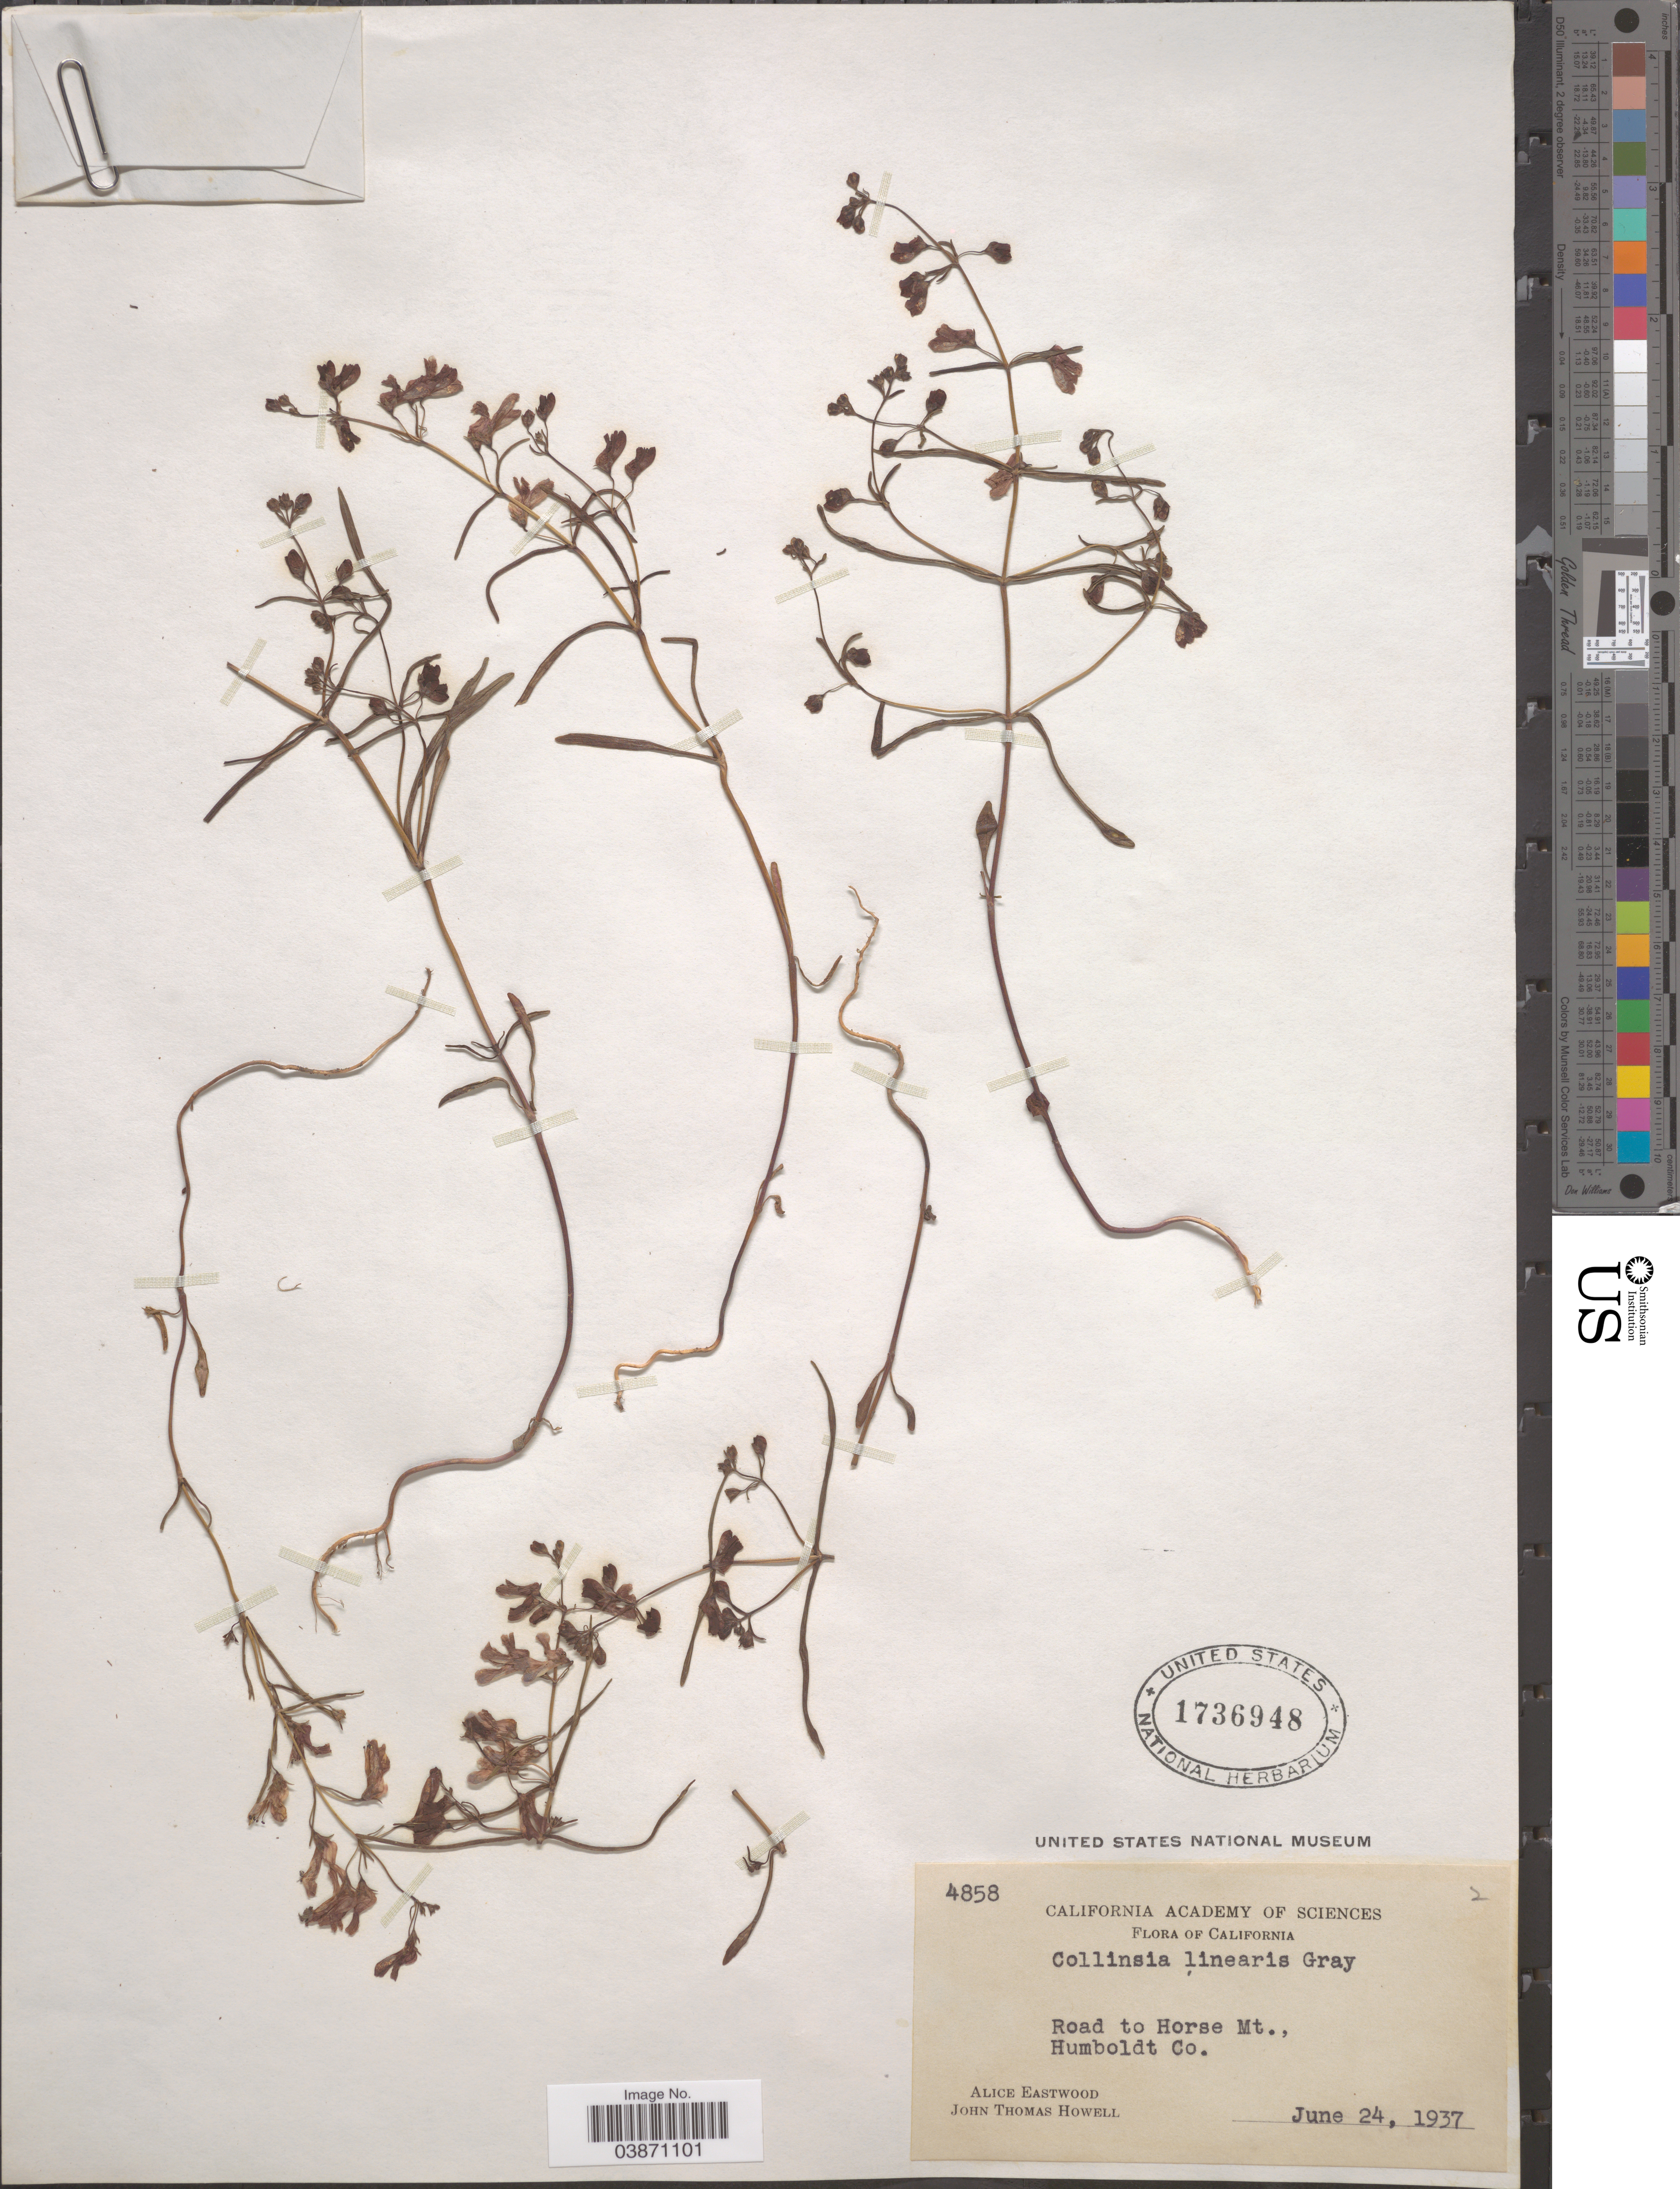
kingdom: Plantae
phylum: Tracheophyta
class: Magnoliopsida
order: Lamiales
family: Plantaginaceae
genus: Collinsia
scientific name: Collinsia linearis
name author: A. Gray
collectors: A. Eastwood & J. T. Howell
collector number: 4858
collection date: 1937-06-24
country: United States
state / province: California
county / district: Humboldt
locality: Road to Horse Mt., Humboldt Co.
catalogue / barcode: US 1736948